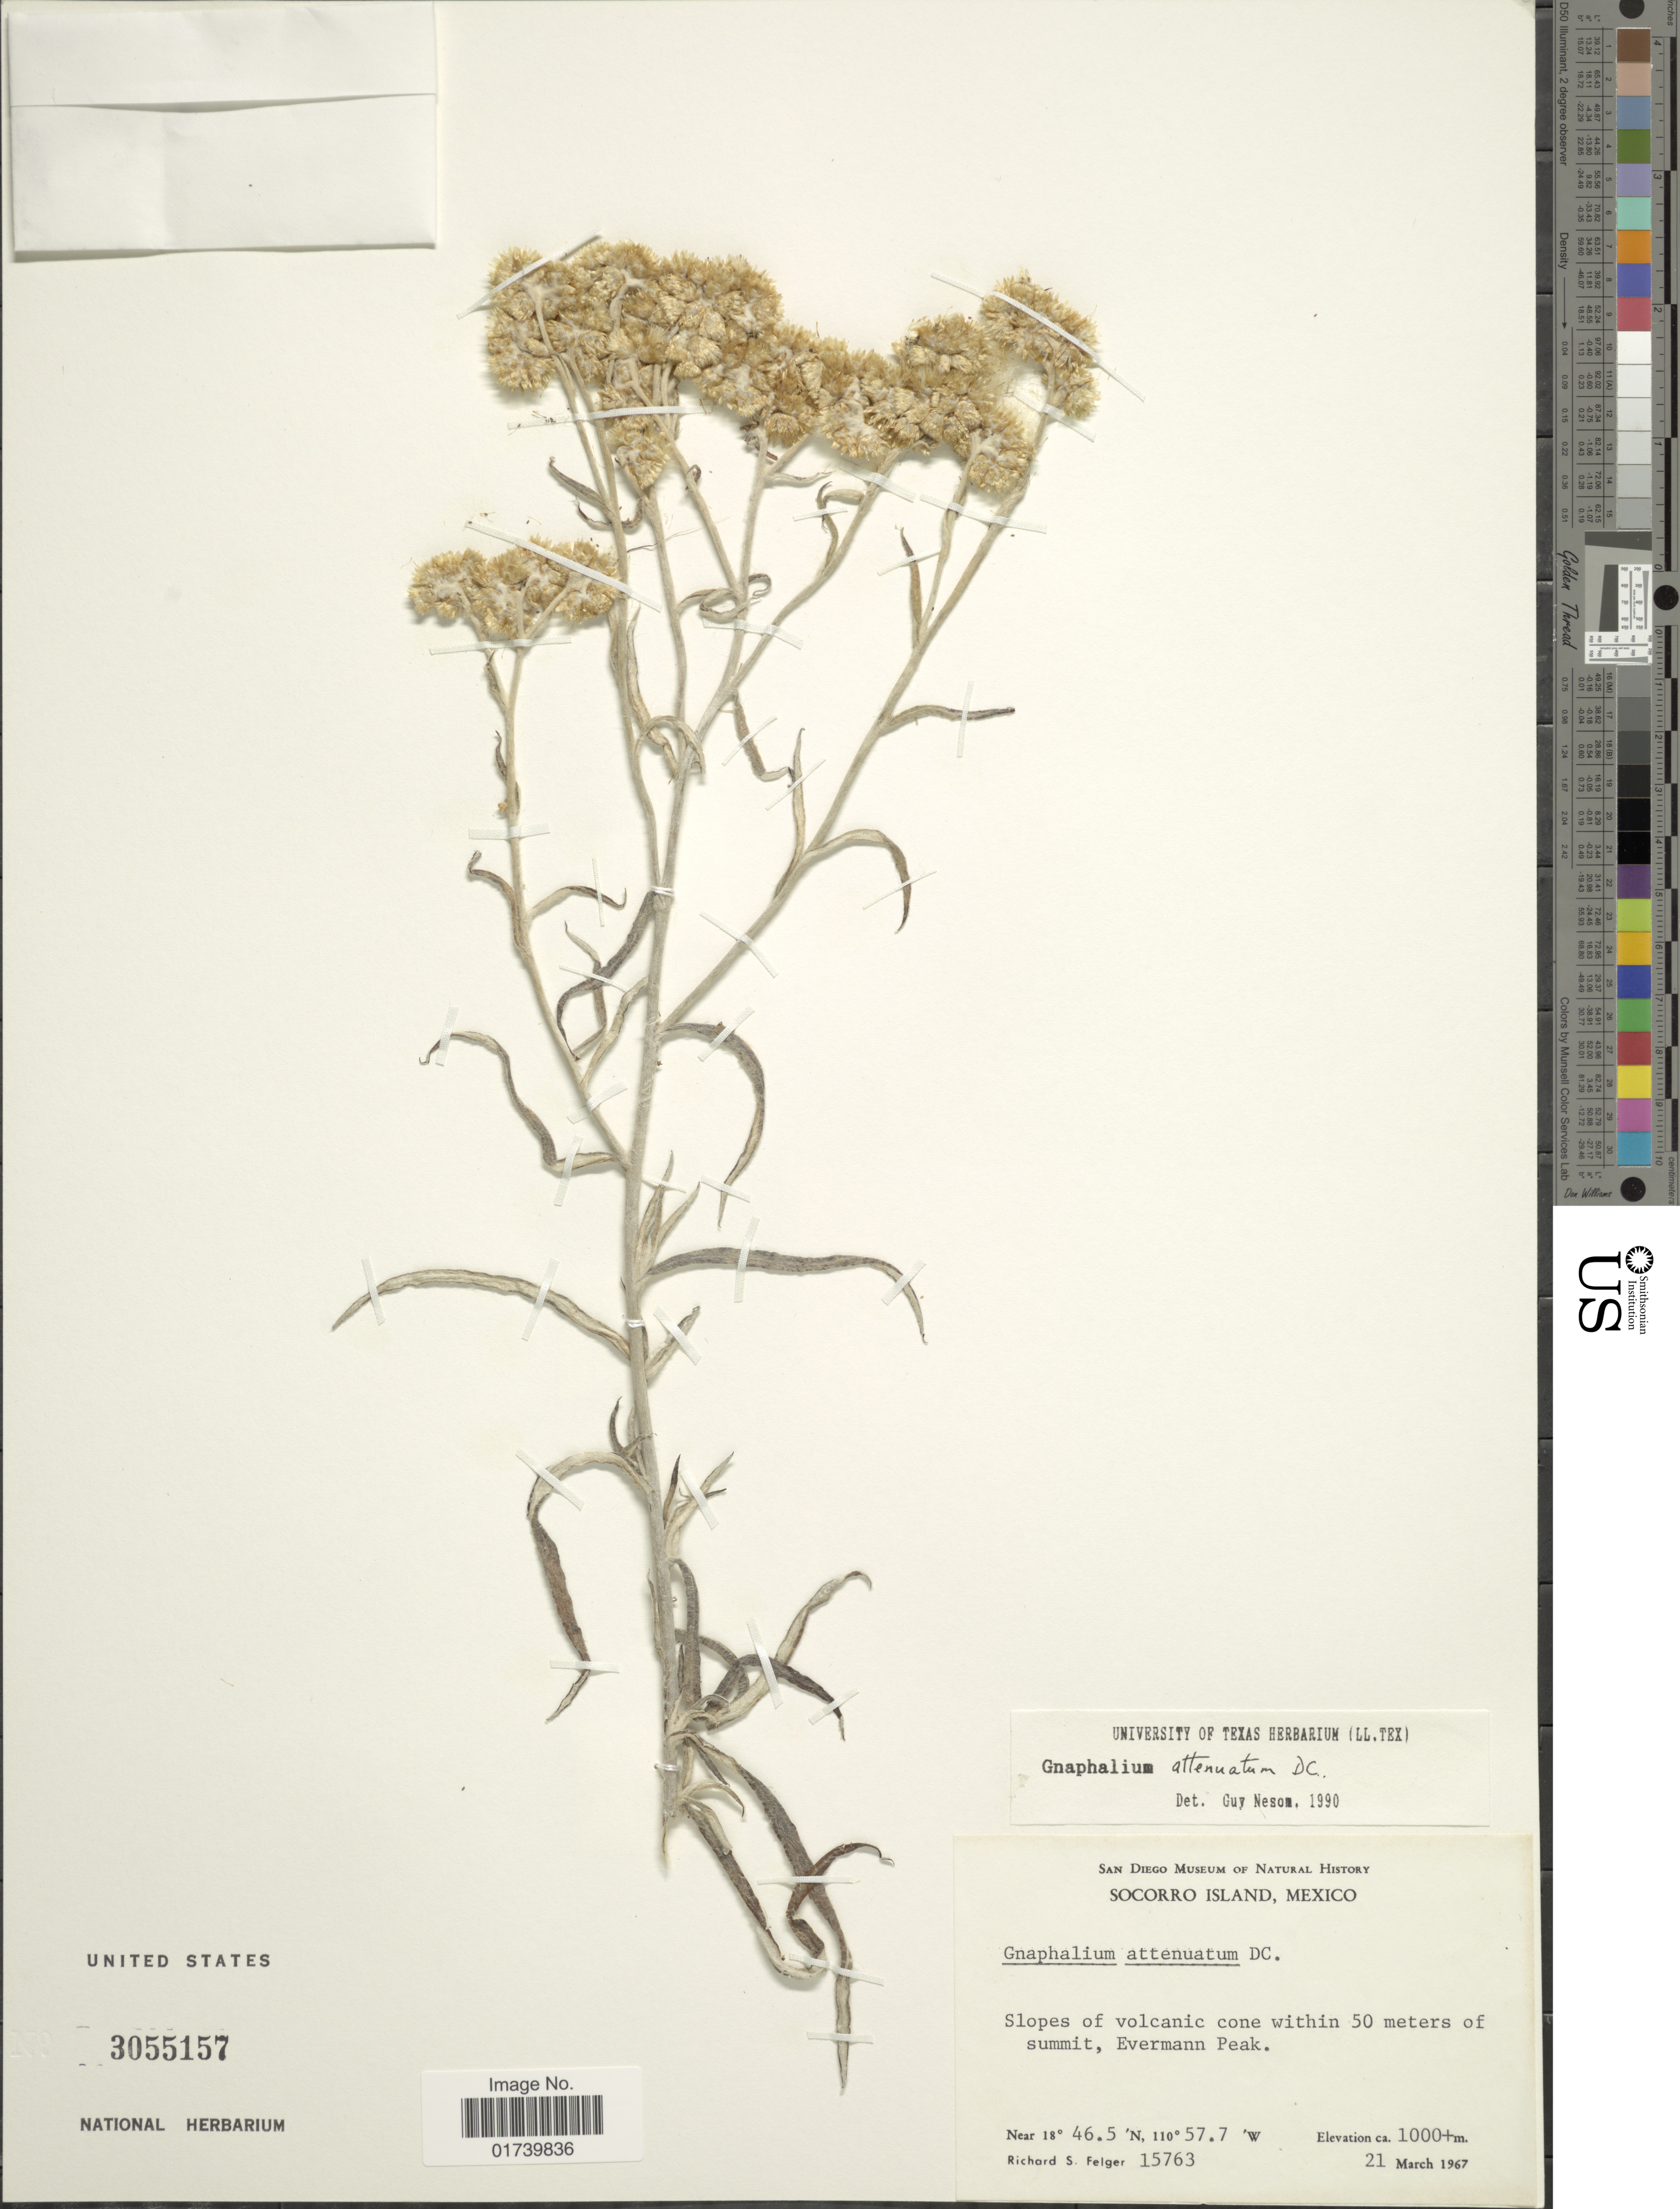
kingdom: Plantae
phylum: Tracheophyta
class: Magnoliopsida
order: Asterales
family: Asteraceae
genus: Pseudognaphalium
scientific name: Pseudognaphalium attenuatum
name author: (DC.) Anderb.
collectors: R. S. Felger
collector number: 15763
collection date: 1967-03-21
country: Mexico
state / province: Colima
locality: Socorro Island. Slopes of volcanic cone within 50 meters of summit, Evermann Peak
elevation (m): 1000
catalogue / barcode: US 3055157